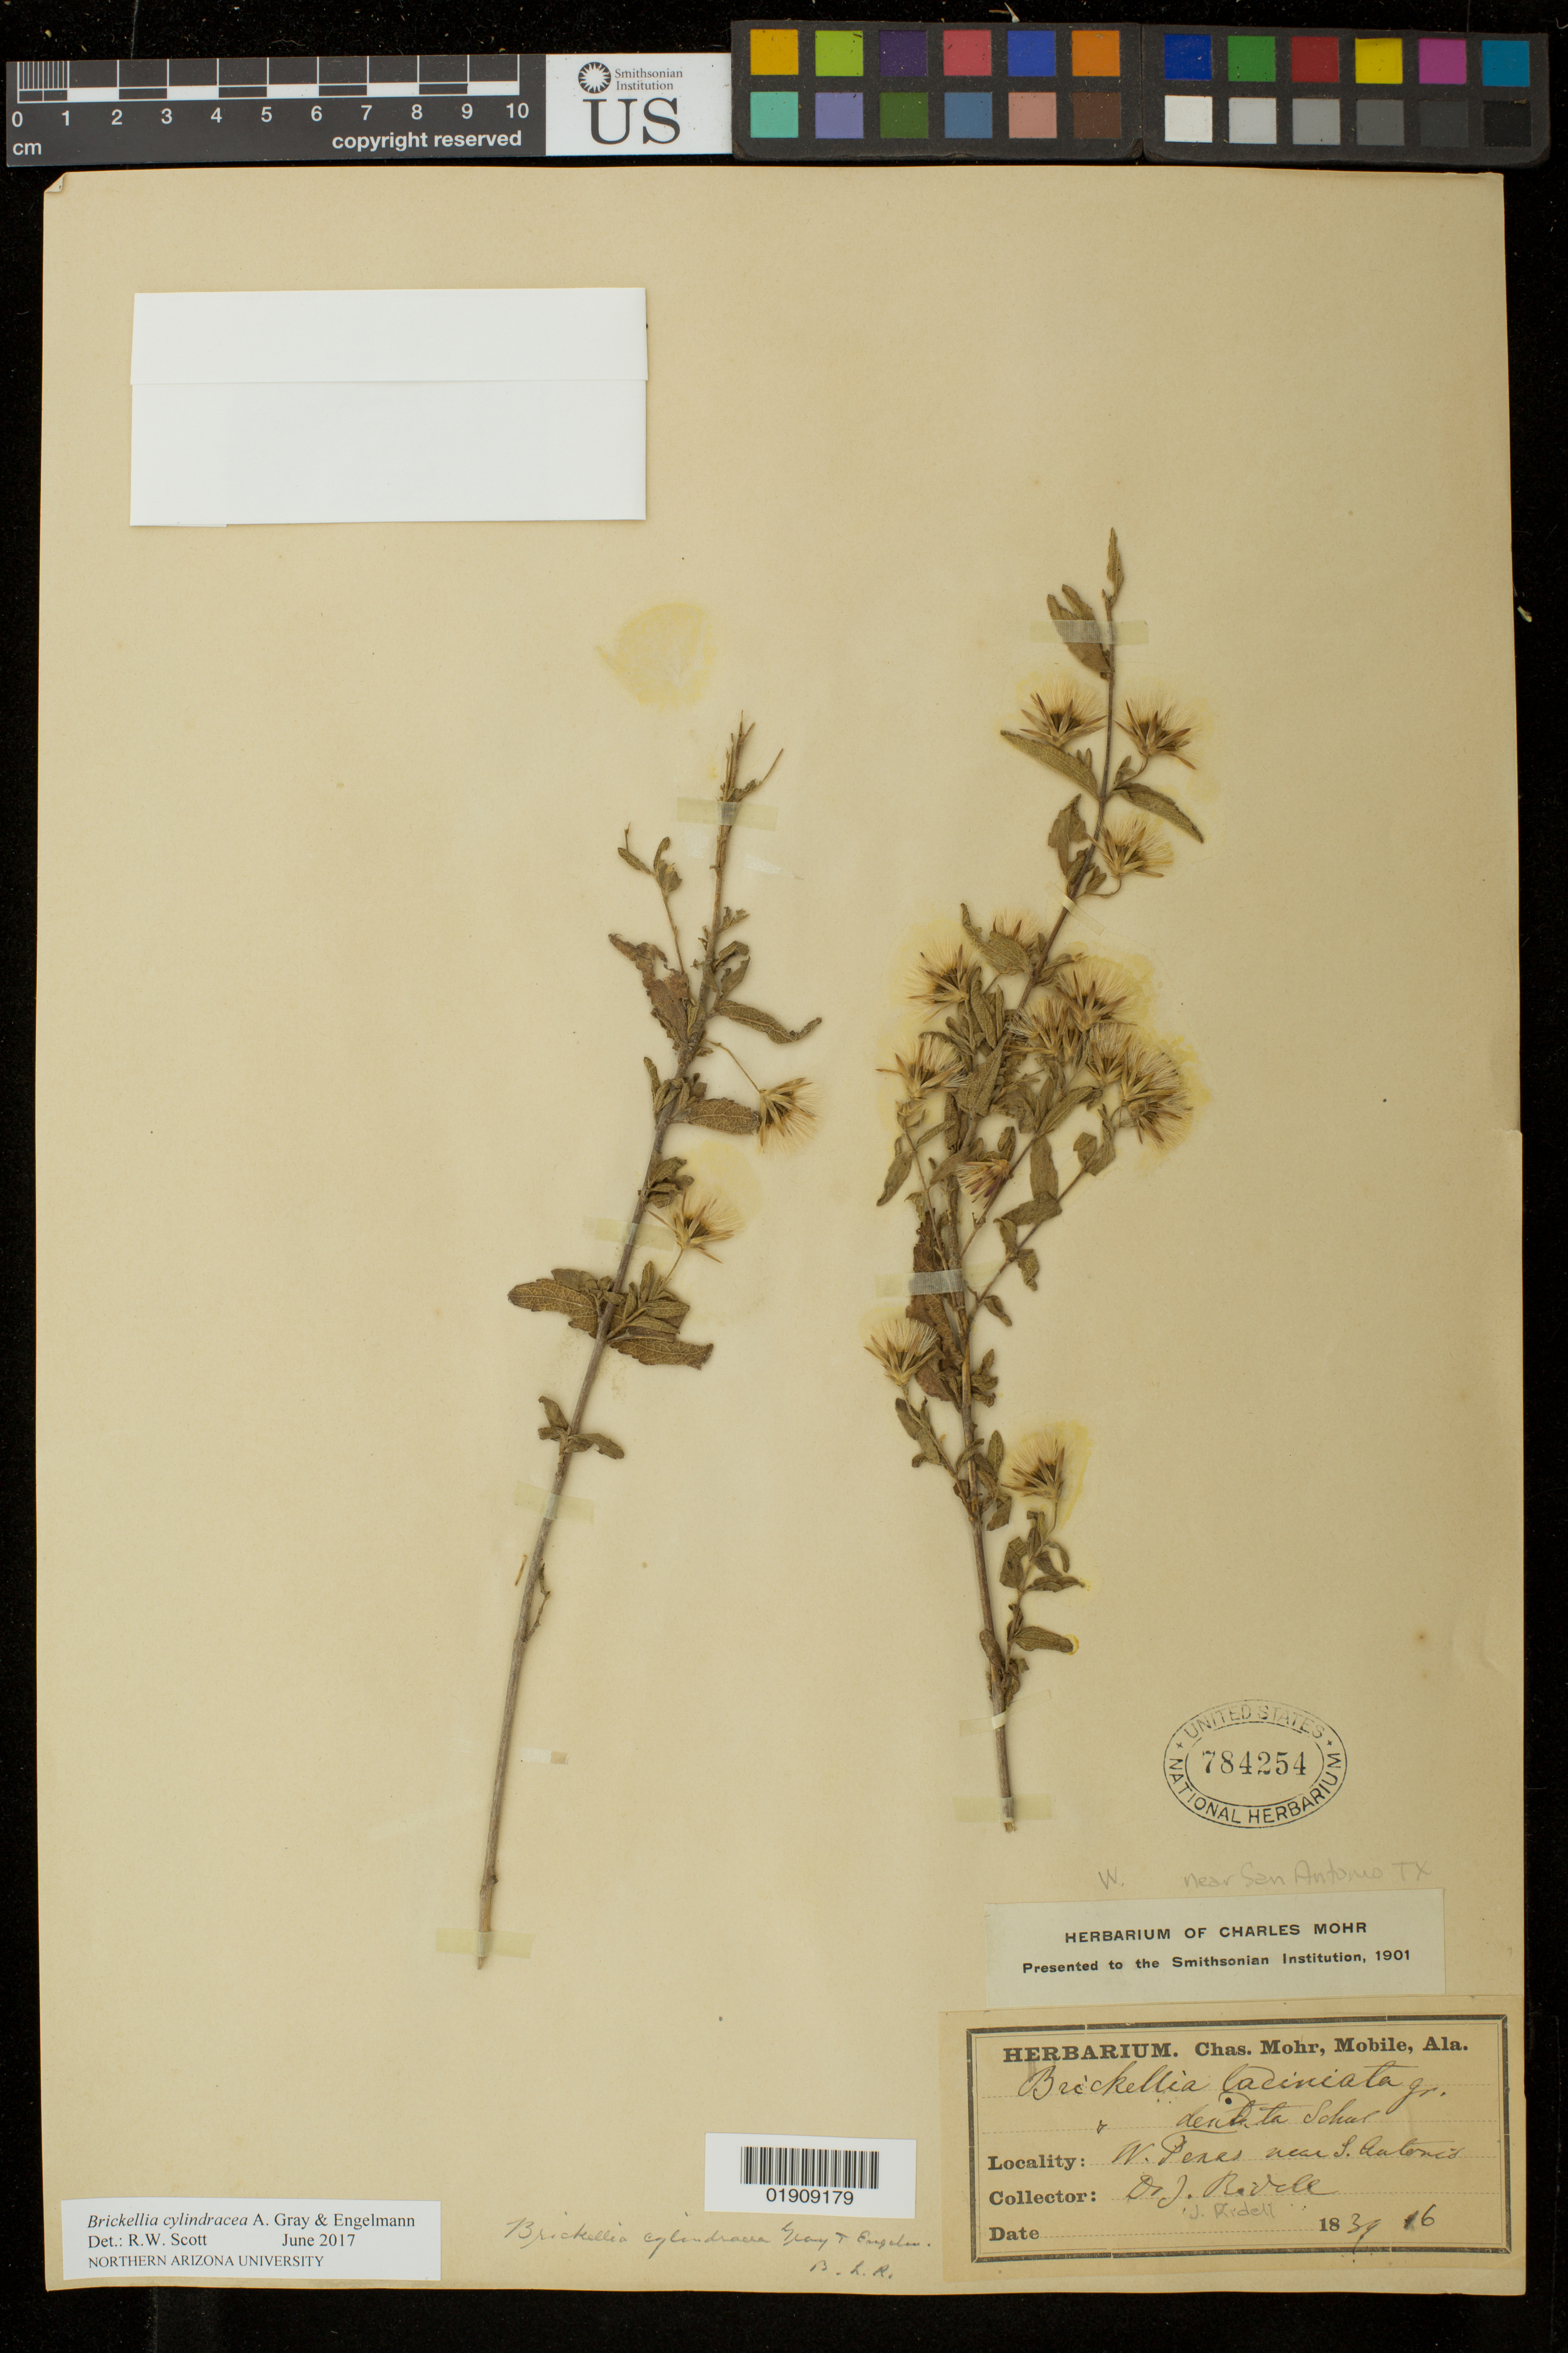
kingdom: Plantae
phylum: Tracheophyta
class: Magnoliopsida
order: Asterales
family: Asteraceae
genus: Brickellia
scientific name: Brickellia cylindracea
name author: A. Gray & Engelm. in A. Gray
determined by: Scott, R. W.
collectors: J. Ridell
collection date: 1839-06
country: United States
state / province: Texas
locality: West ____ near San Antonio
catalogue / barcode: US 784254